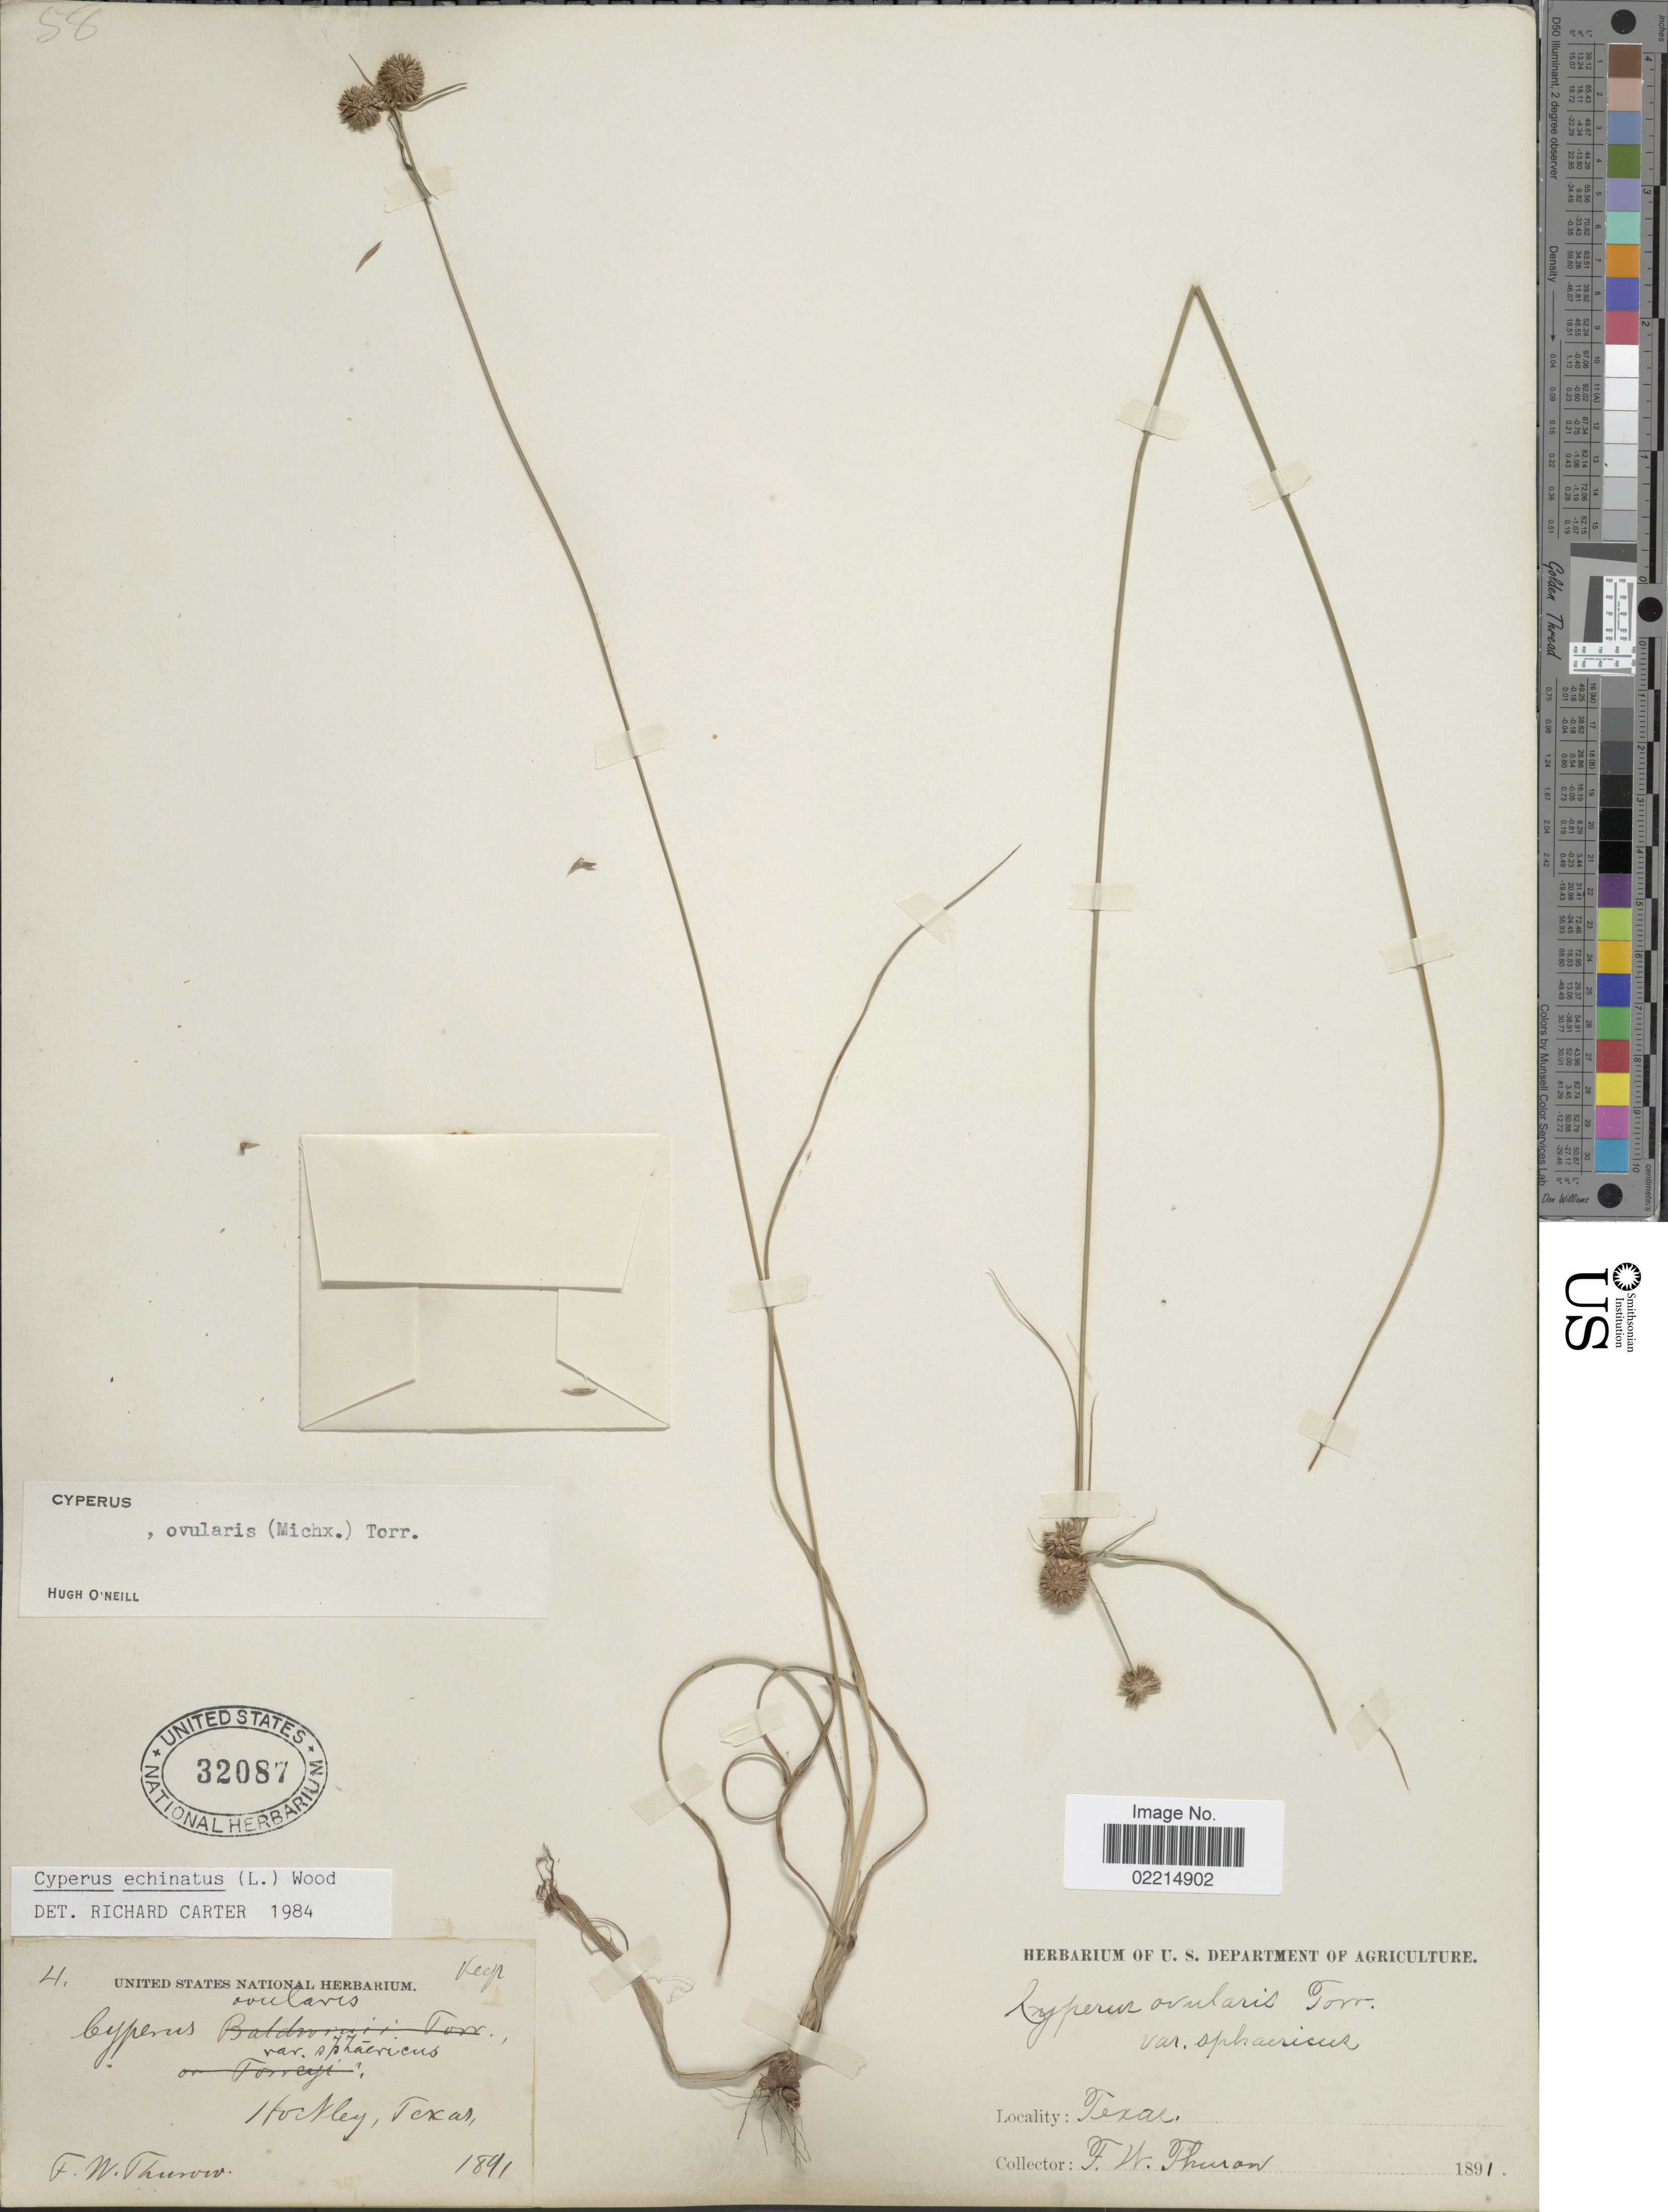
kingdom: Plantae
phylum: Tracheophyta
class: Liliopsida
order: Poales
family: Cyperaceae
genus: Cyperus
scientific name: Cyperus echinatus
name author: (L.) Alph. Wood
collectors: F. W. Thurow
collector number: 4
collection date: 1891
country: United States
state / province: Texas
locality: Hockley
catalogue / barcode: US 32087